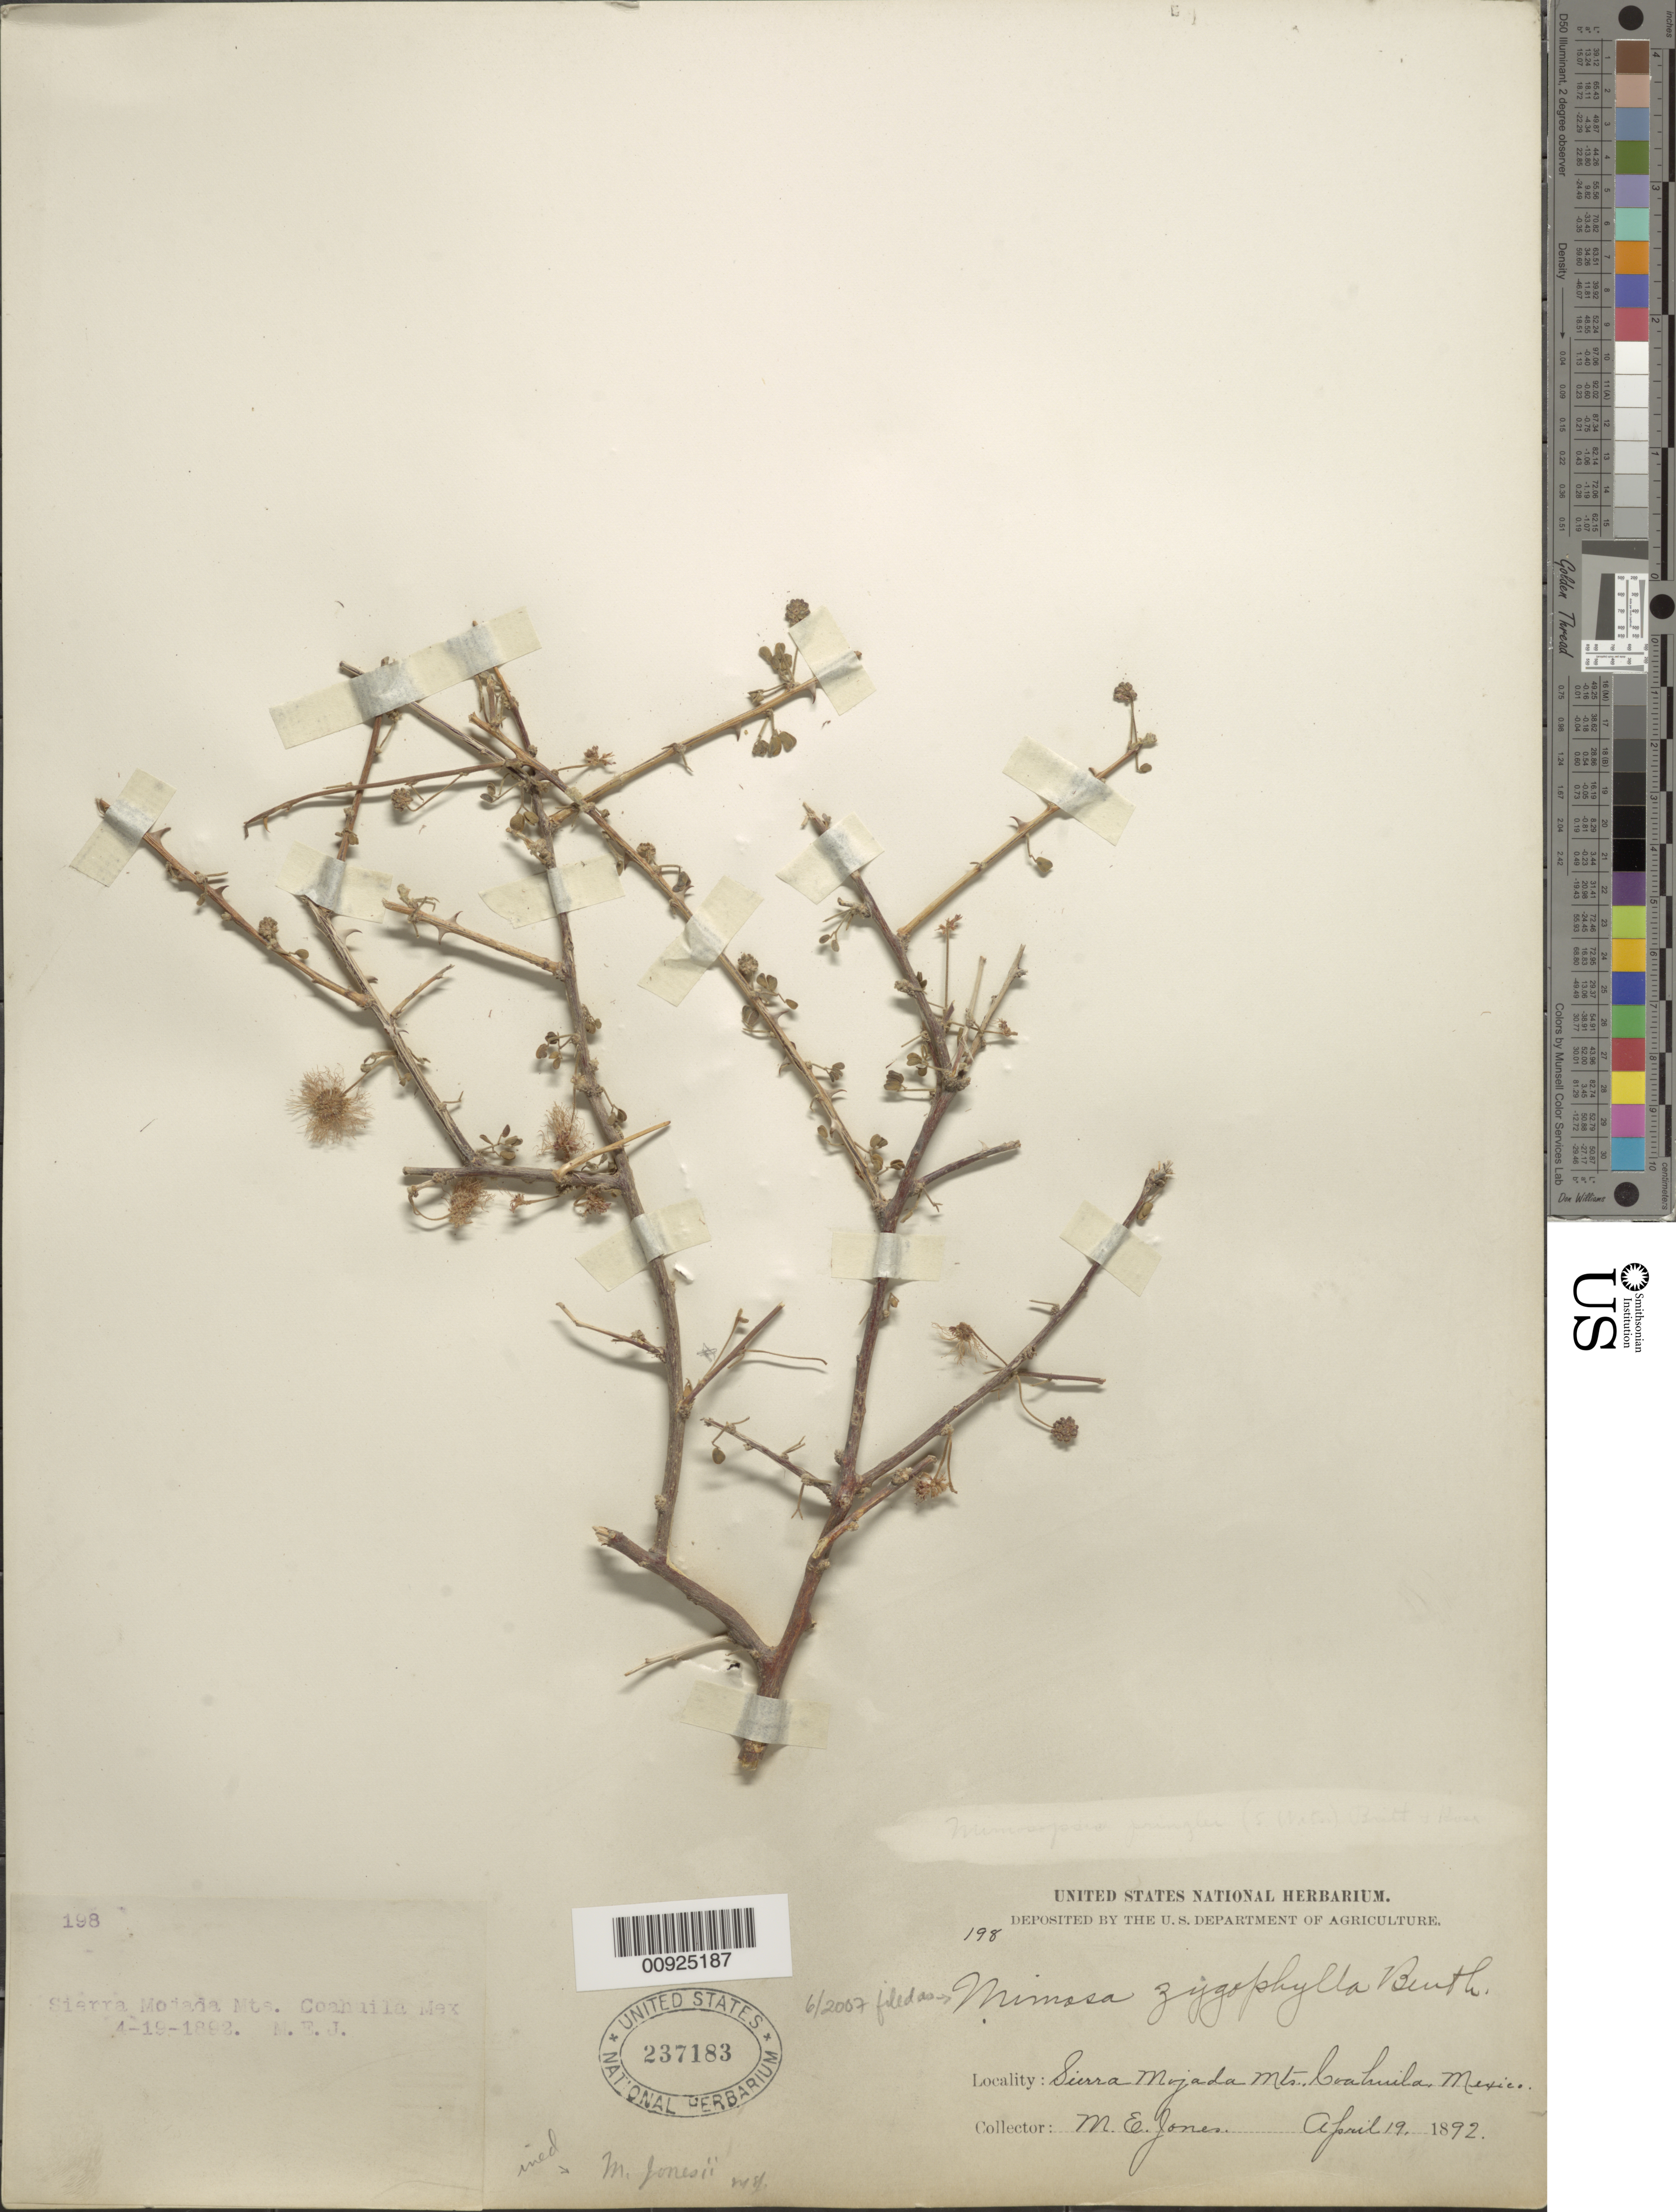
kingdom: Plantae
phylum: Tracheophyta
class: Magnoliopsida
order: Fabales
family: Fabaceae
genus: Mimosa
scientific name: Mimosa zygophylla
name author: Benth.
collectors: M. E. Jones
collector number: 198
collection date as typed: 19 Apr 1892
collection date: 1892-04-19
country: Mexico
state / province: Coahuila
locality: Sierra Mojada Mts., Coahuila.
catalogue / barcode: US 237183